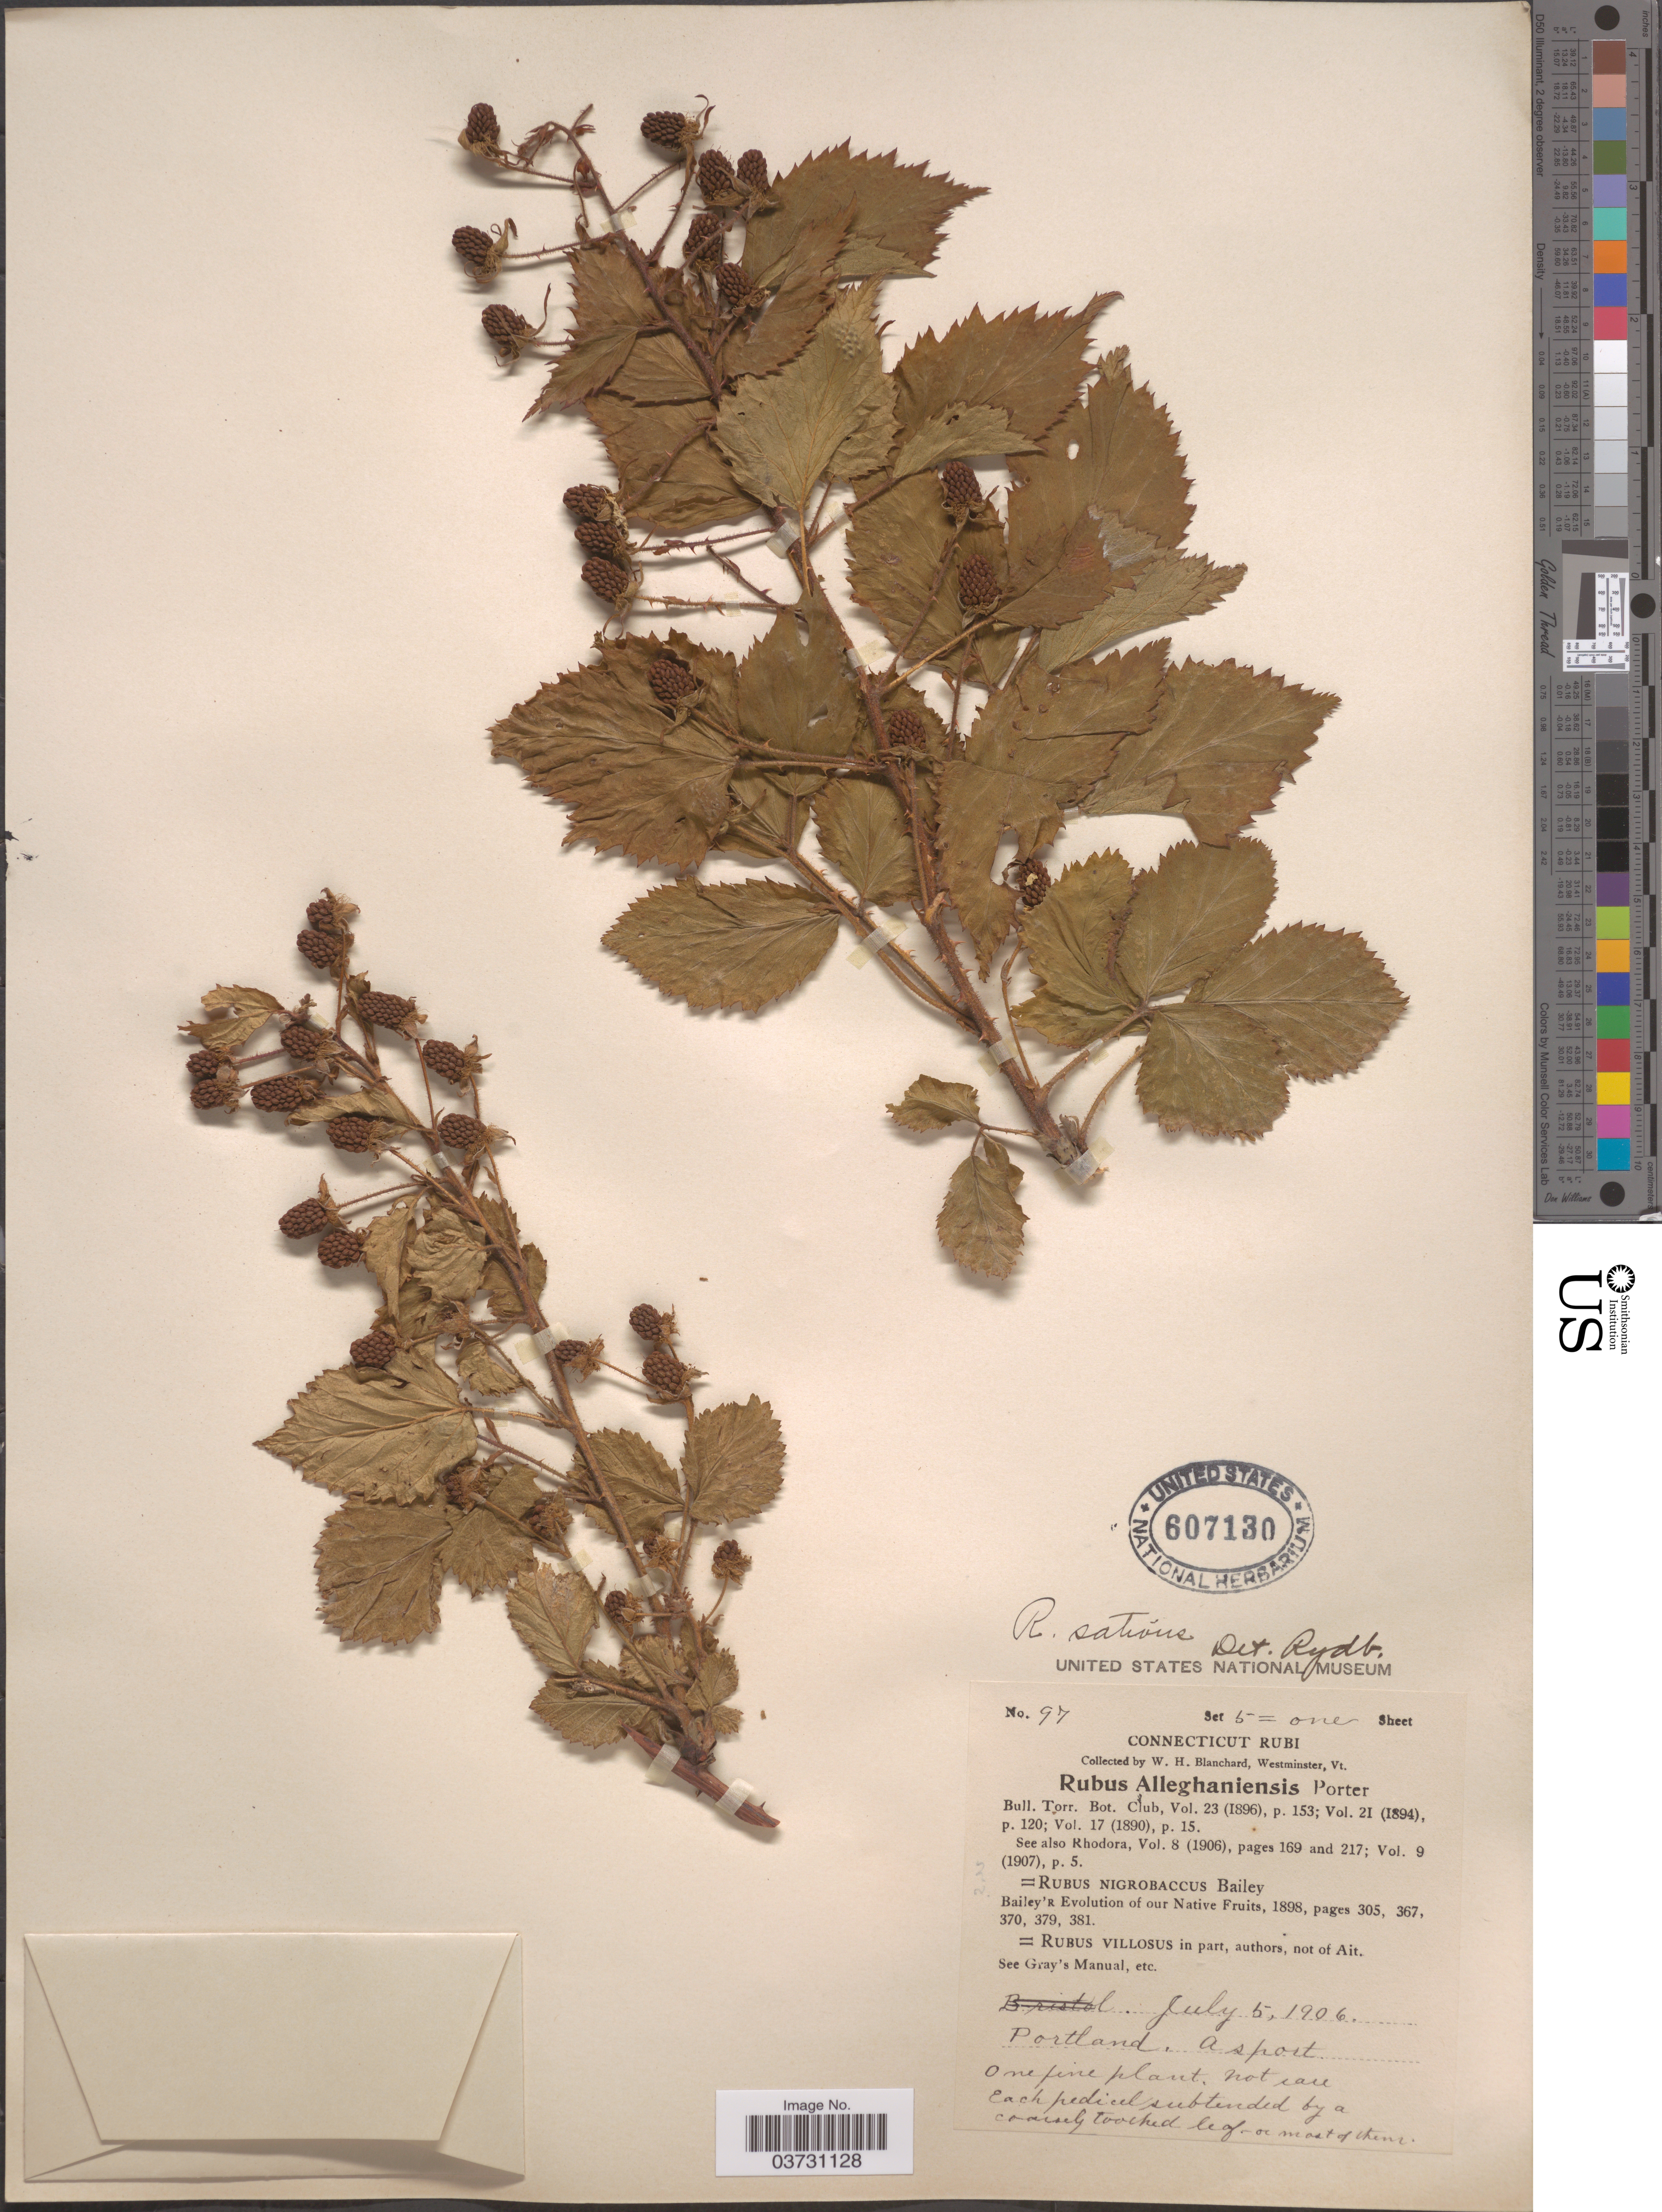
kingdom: Plantae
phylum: Tracheophyta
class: Magnoliopsida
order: Rosales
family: Rosaceae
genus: Rubus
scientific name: Rubus sativus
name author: (Bailey) Brainerd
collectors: W. H. Blanchard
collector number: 97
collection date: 1906-07-05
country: United States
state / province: Connecticut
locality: Portland. Asport.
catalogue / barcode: US 607130